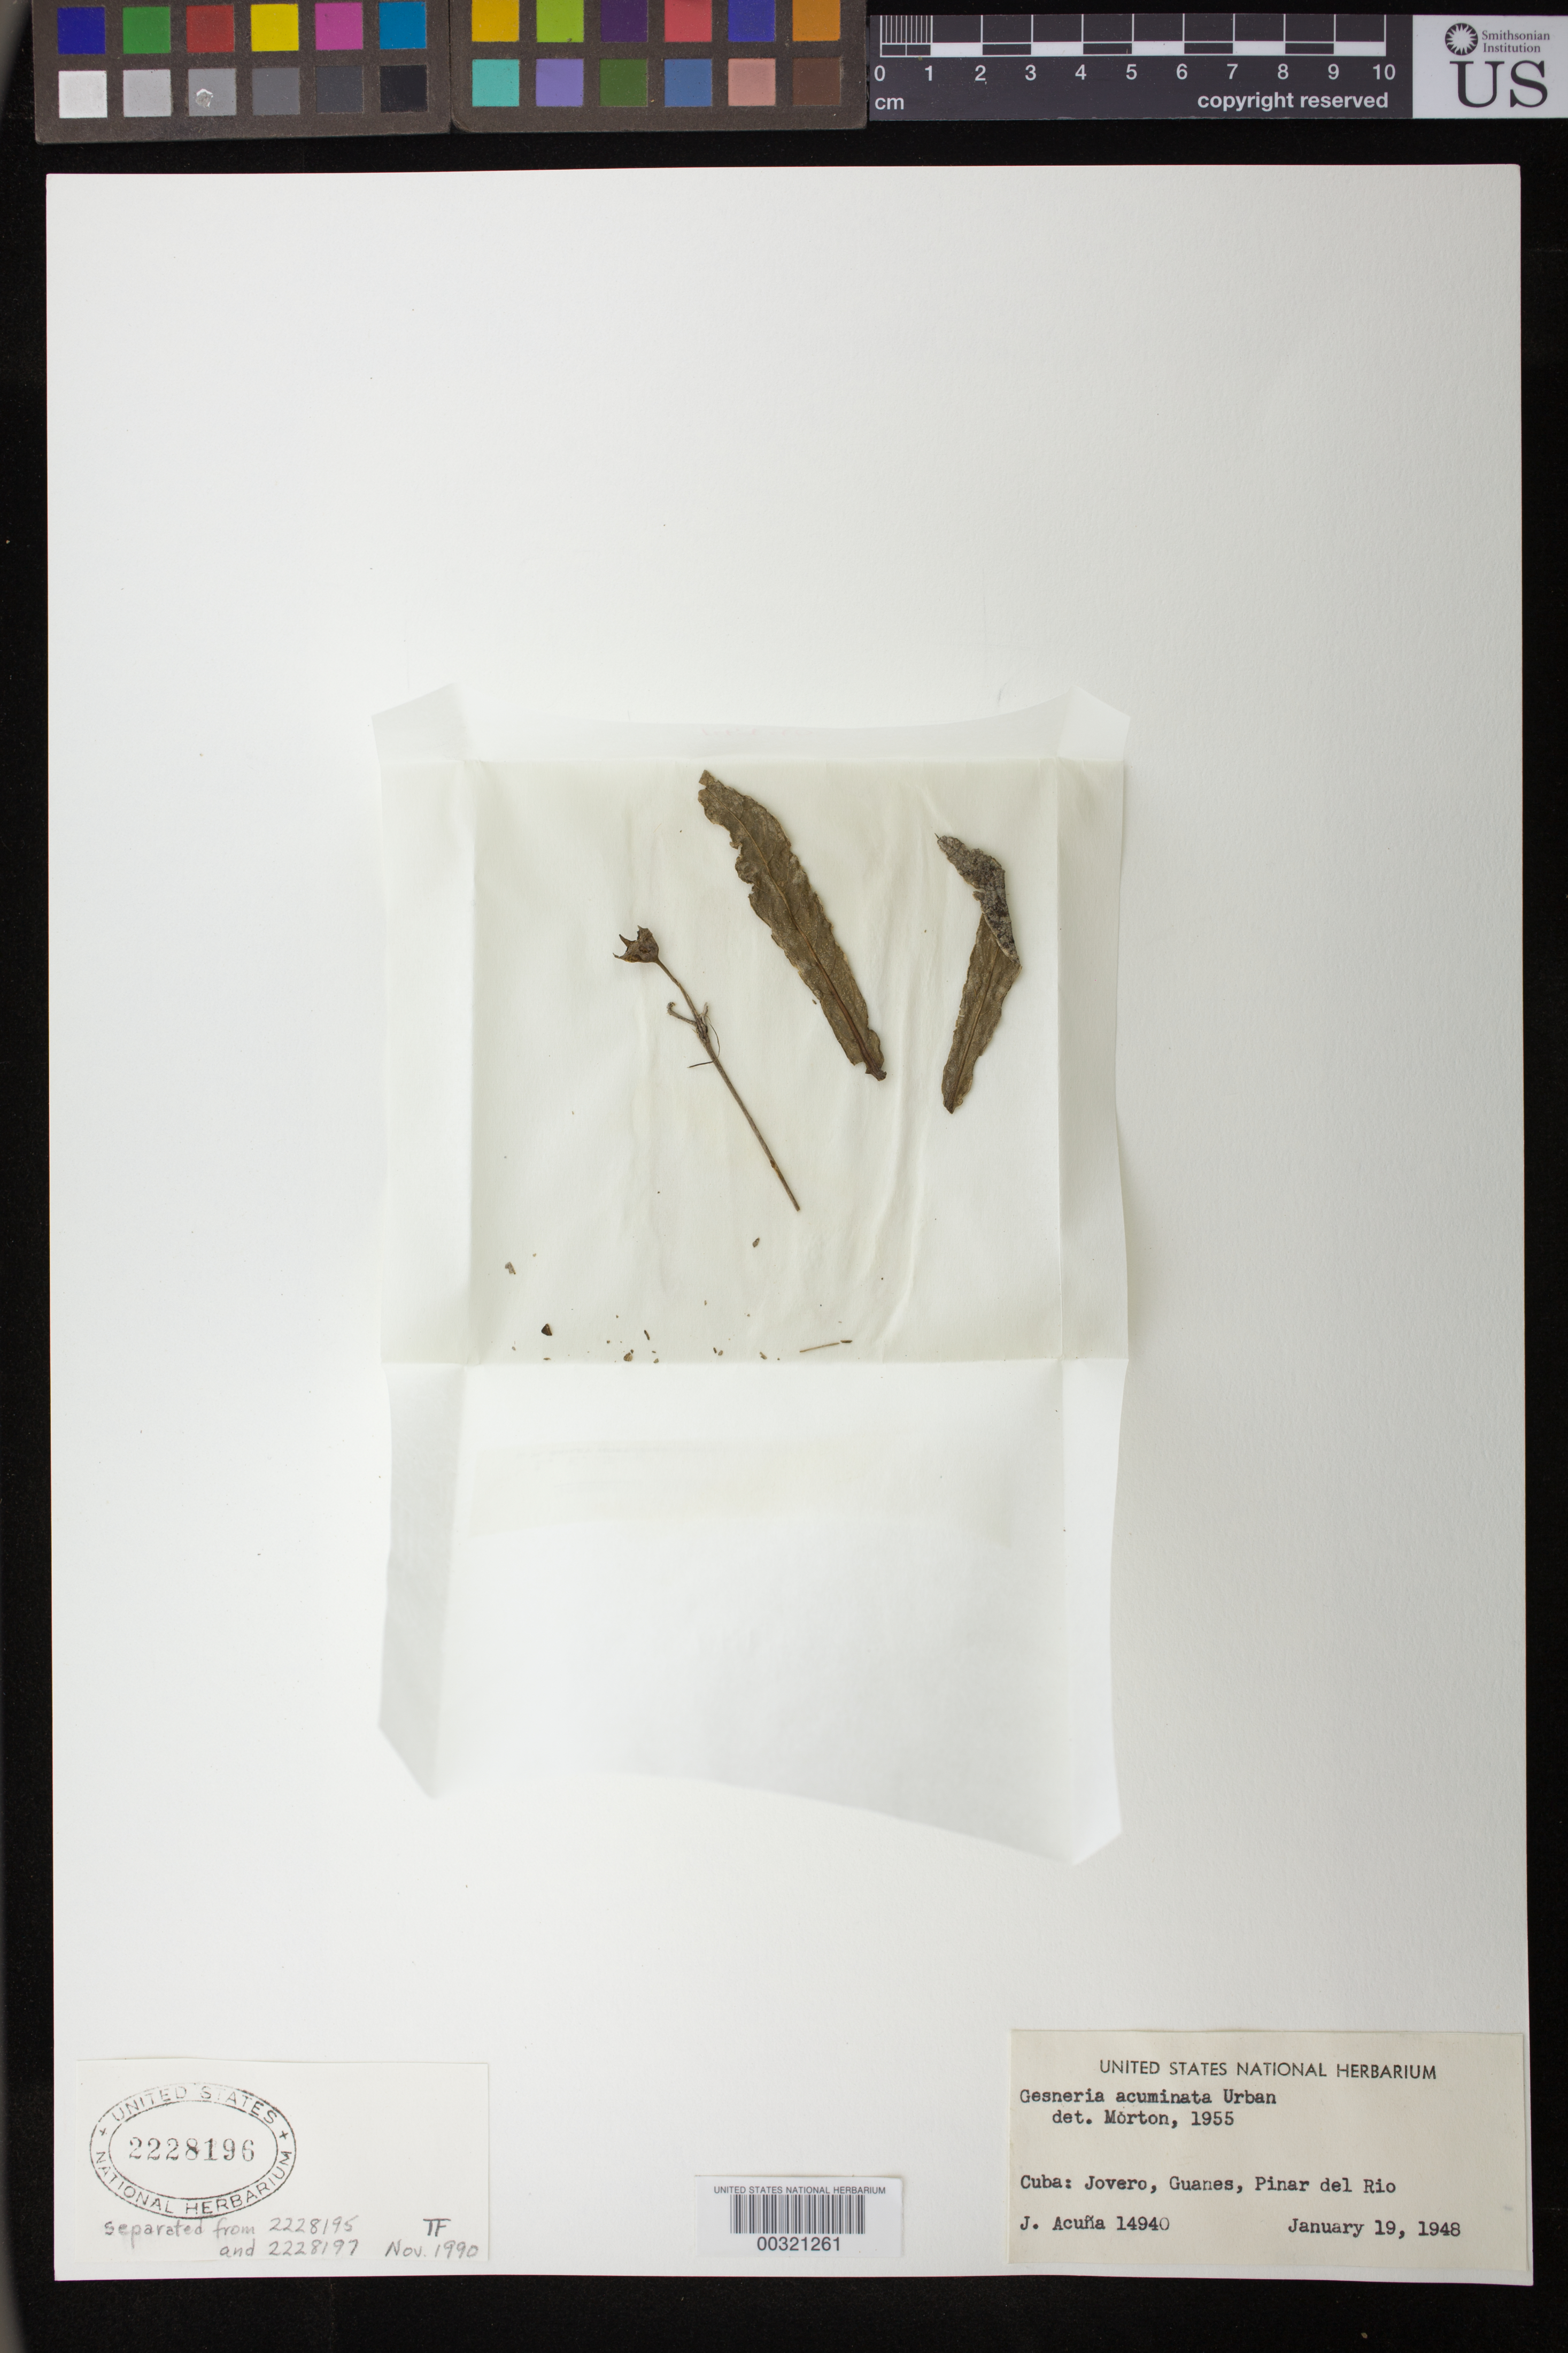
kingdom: Plantae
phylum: Tracheophyta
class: Magnoliopsida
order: Lamiales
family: Gesneriaceae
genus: Gesneria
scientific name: Gesneria humilis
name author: L.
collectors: J. Acuña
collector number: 14940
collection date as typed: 19 Jan 1948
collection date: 1948-01-19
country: Cuba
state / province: Pinar del Rio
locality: Jovero, Guanes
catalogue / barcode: US 2228196